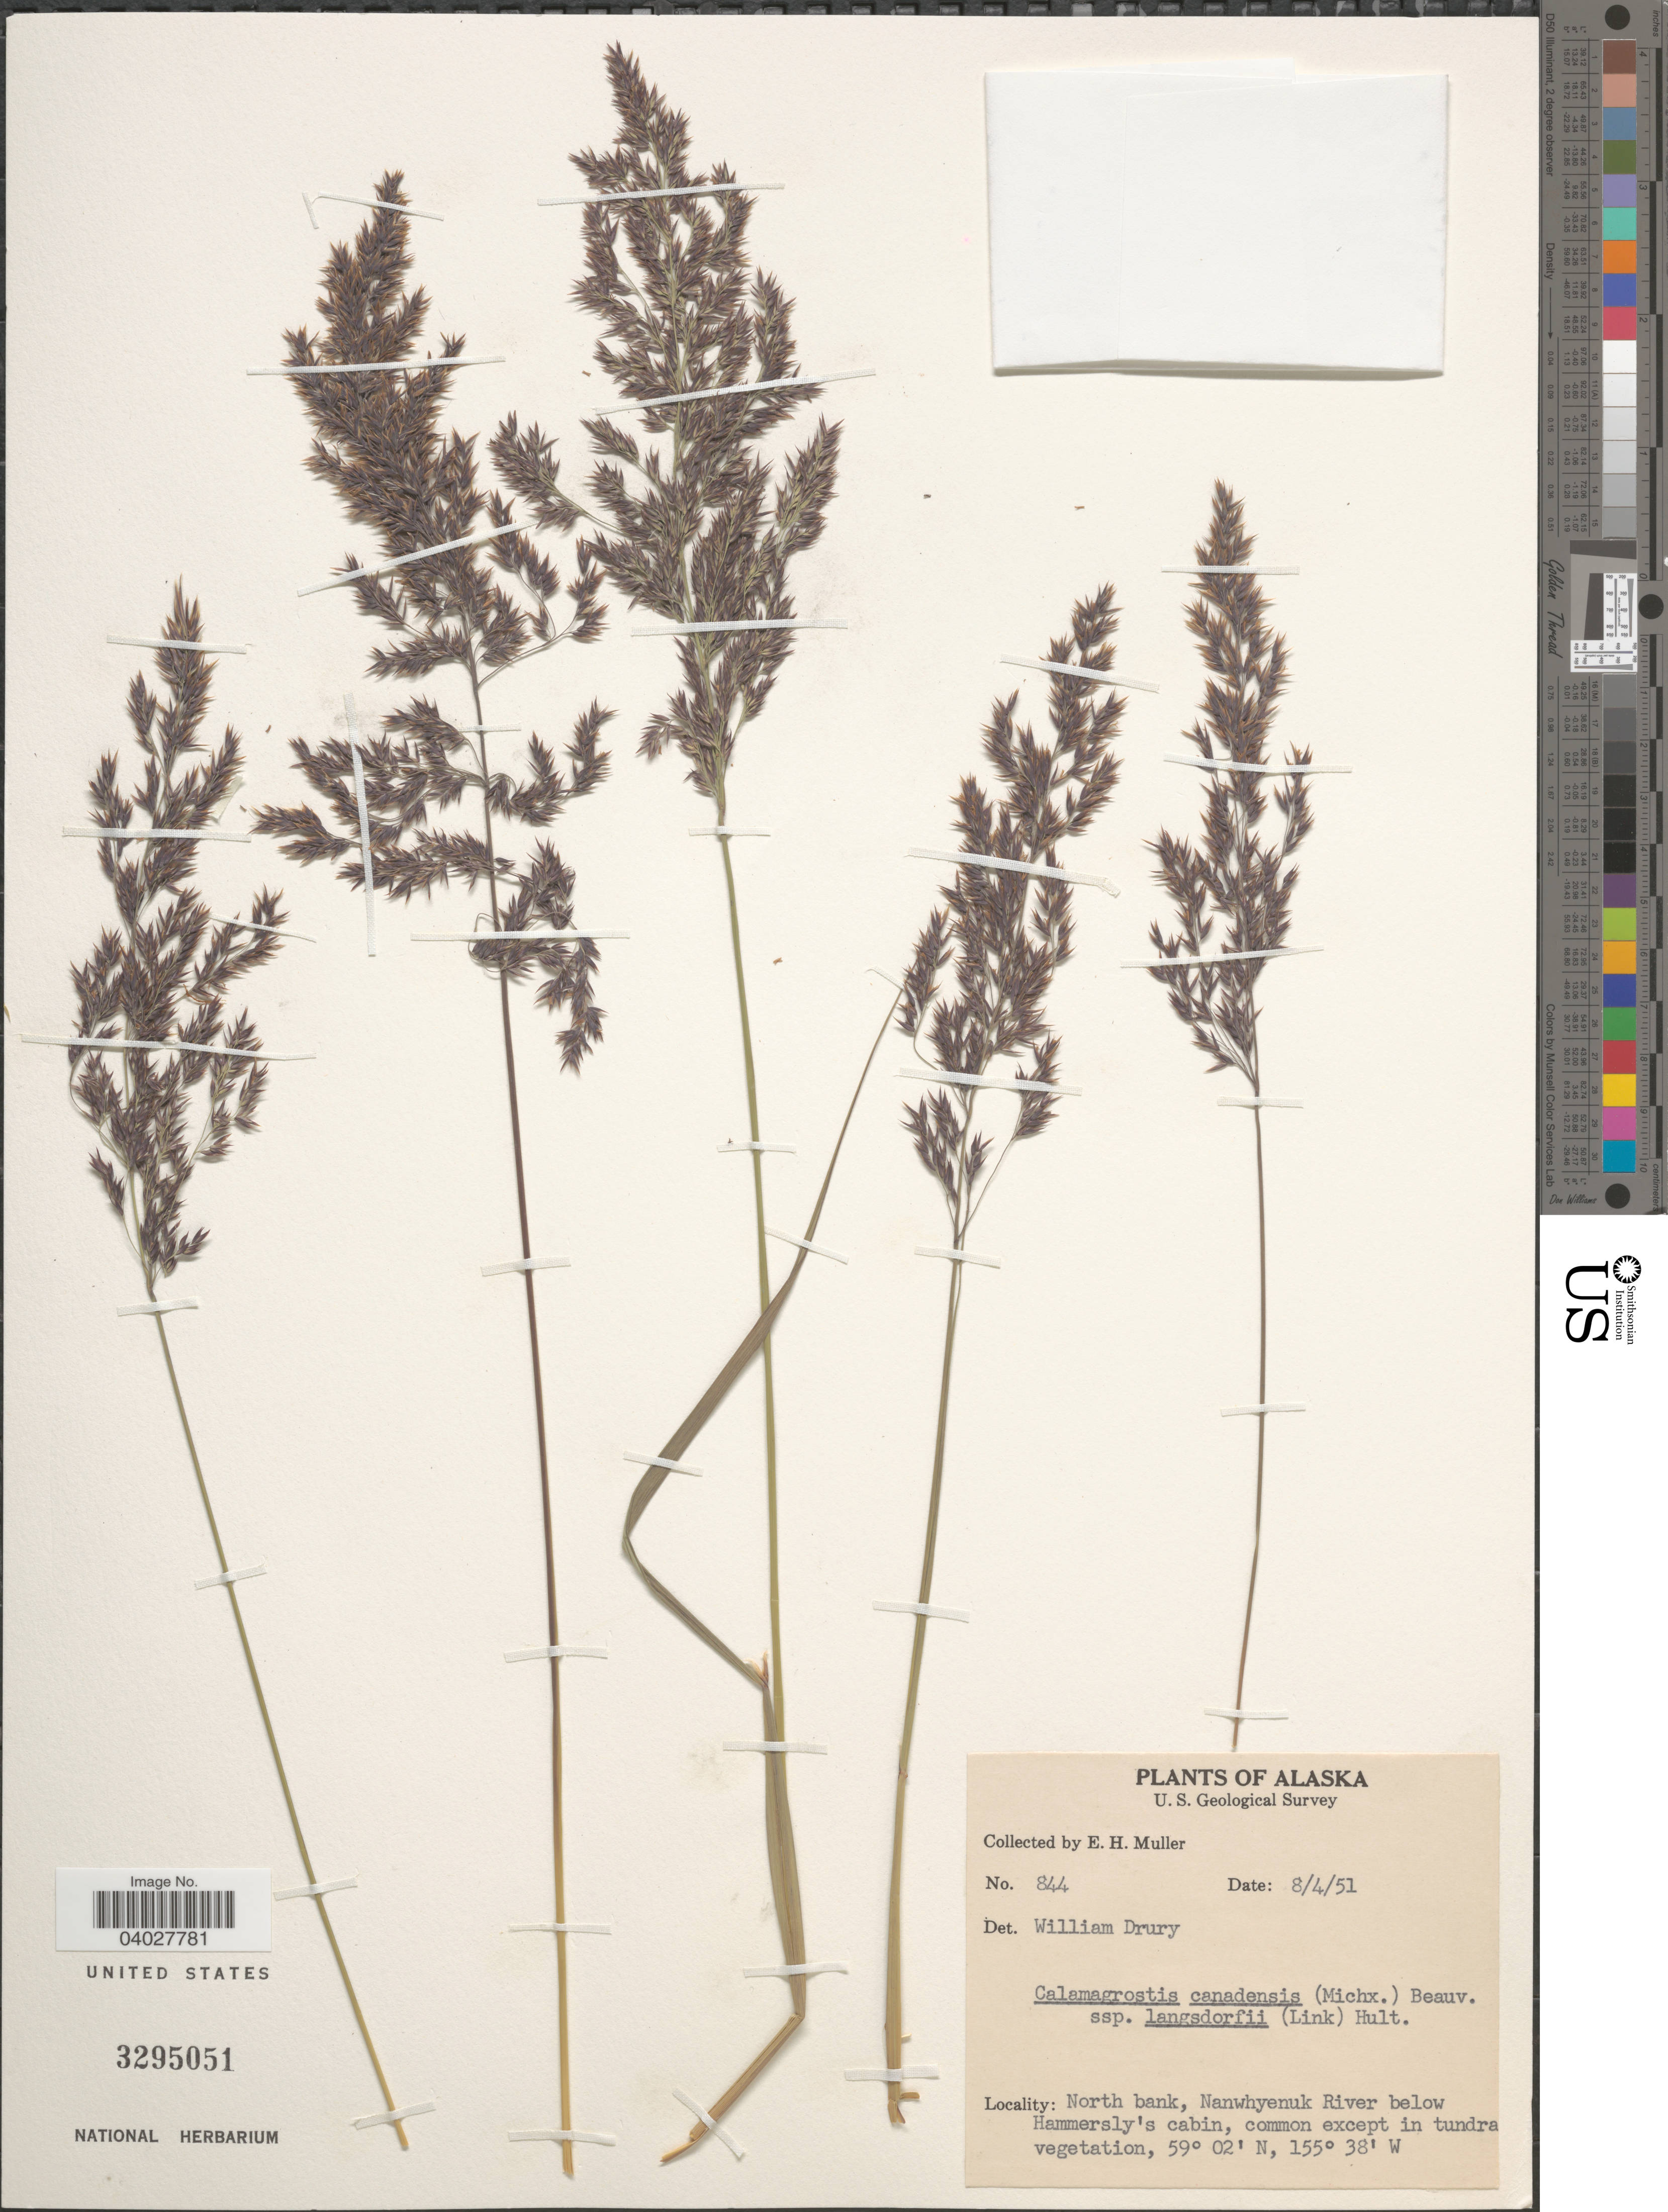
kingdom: Plantae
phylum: Tracheophyta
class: Liliopsida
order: Poales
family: Poaceae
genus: Calamagrostis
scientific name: Calamagrostis canadensis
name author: (Michx.) P. Beauv.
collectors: E. H. Muller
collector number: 844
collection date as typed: Transcribed d/m/y: 4/8/51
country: United States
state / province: Alaska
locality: North bank, Nanwhyenuk River below Hammersly's cabin.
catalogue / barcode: US 3295051